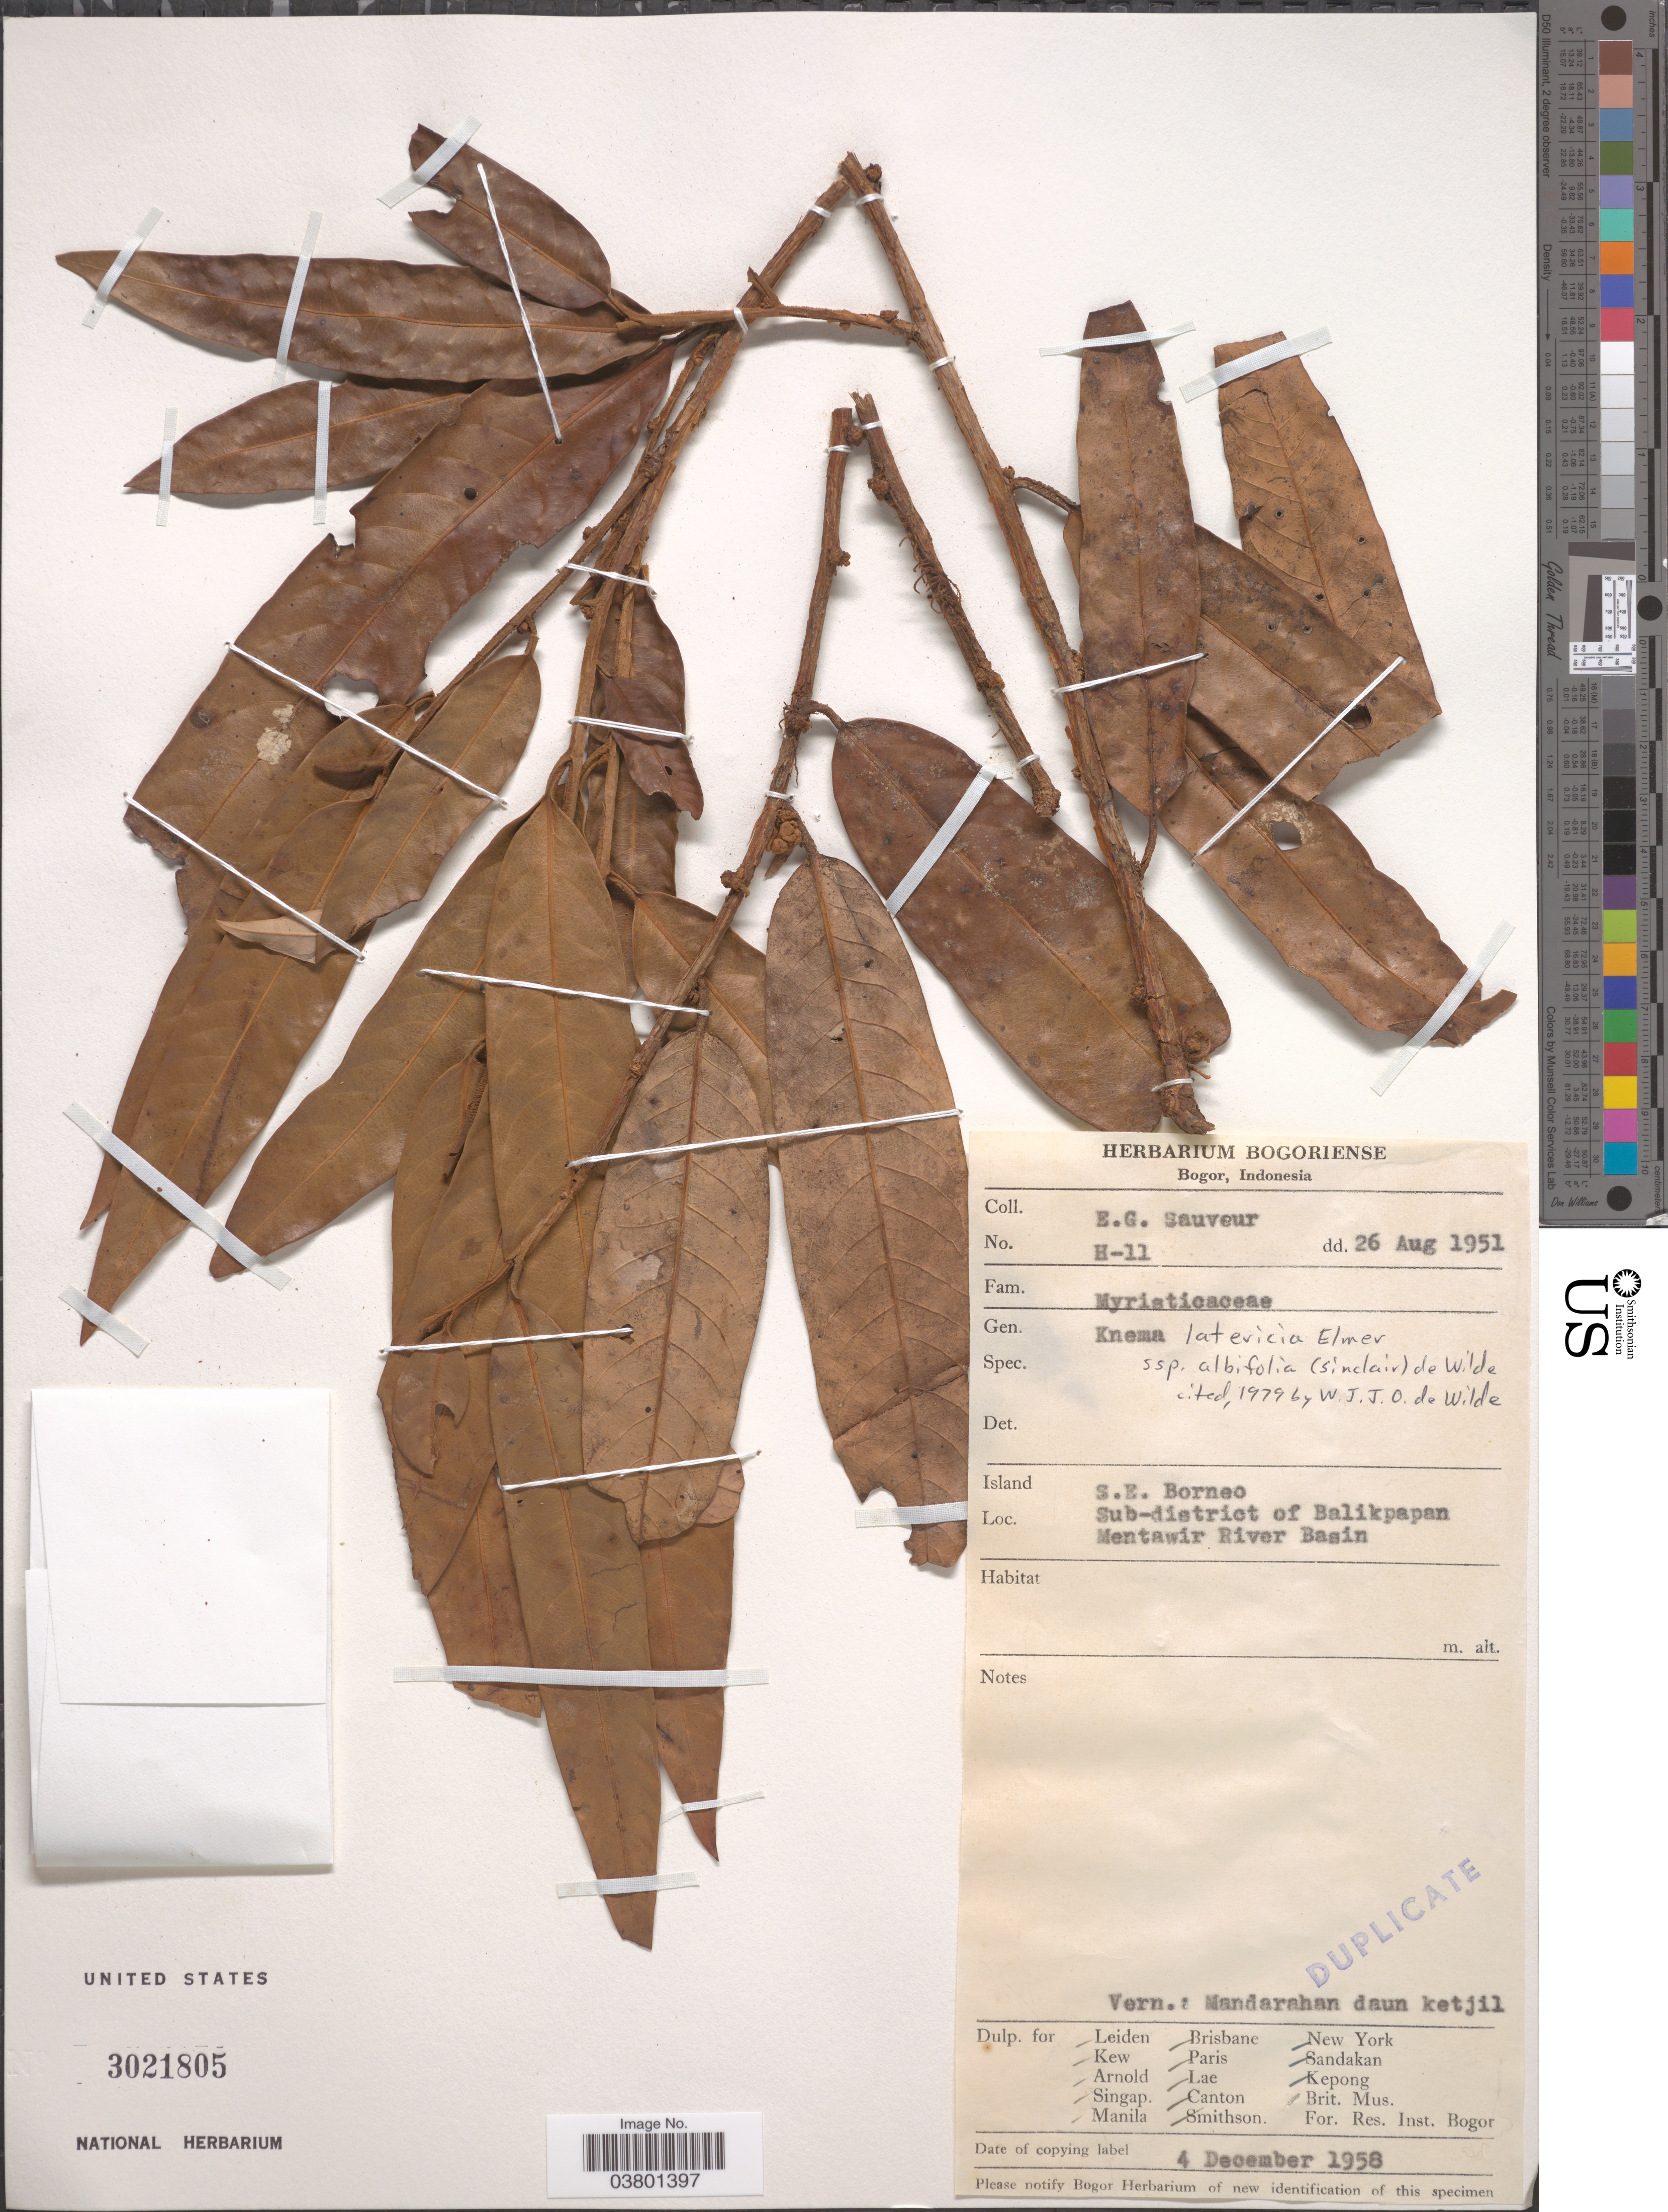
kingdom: Plantae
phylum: Tracheophyta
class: Magnoliopsida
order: Magnoliales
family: Myristicaceae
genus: Knema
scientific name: Knema latericia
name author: Elmer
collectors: E.G. Sauveur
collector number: H-11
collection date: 1951-08-26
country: Indonesia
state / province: Kalimantan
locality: S.E. Borneo. Sub-district of Balikpapan. Mentawir River Basin.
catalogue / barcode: US 3021805